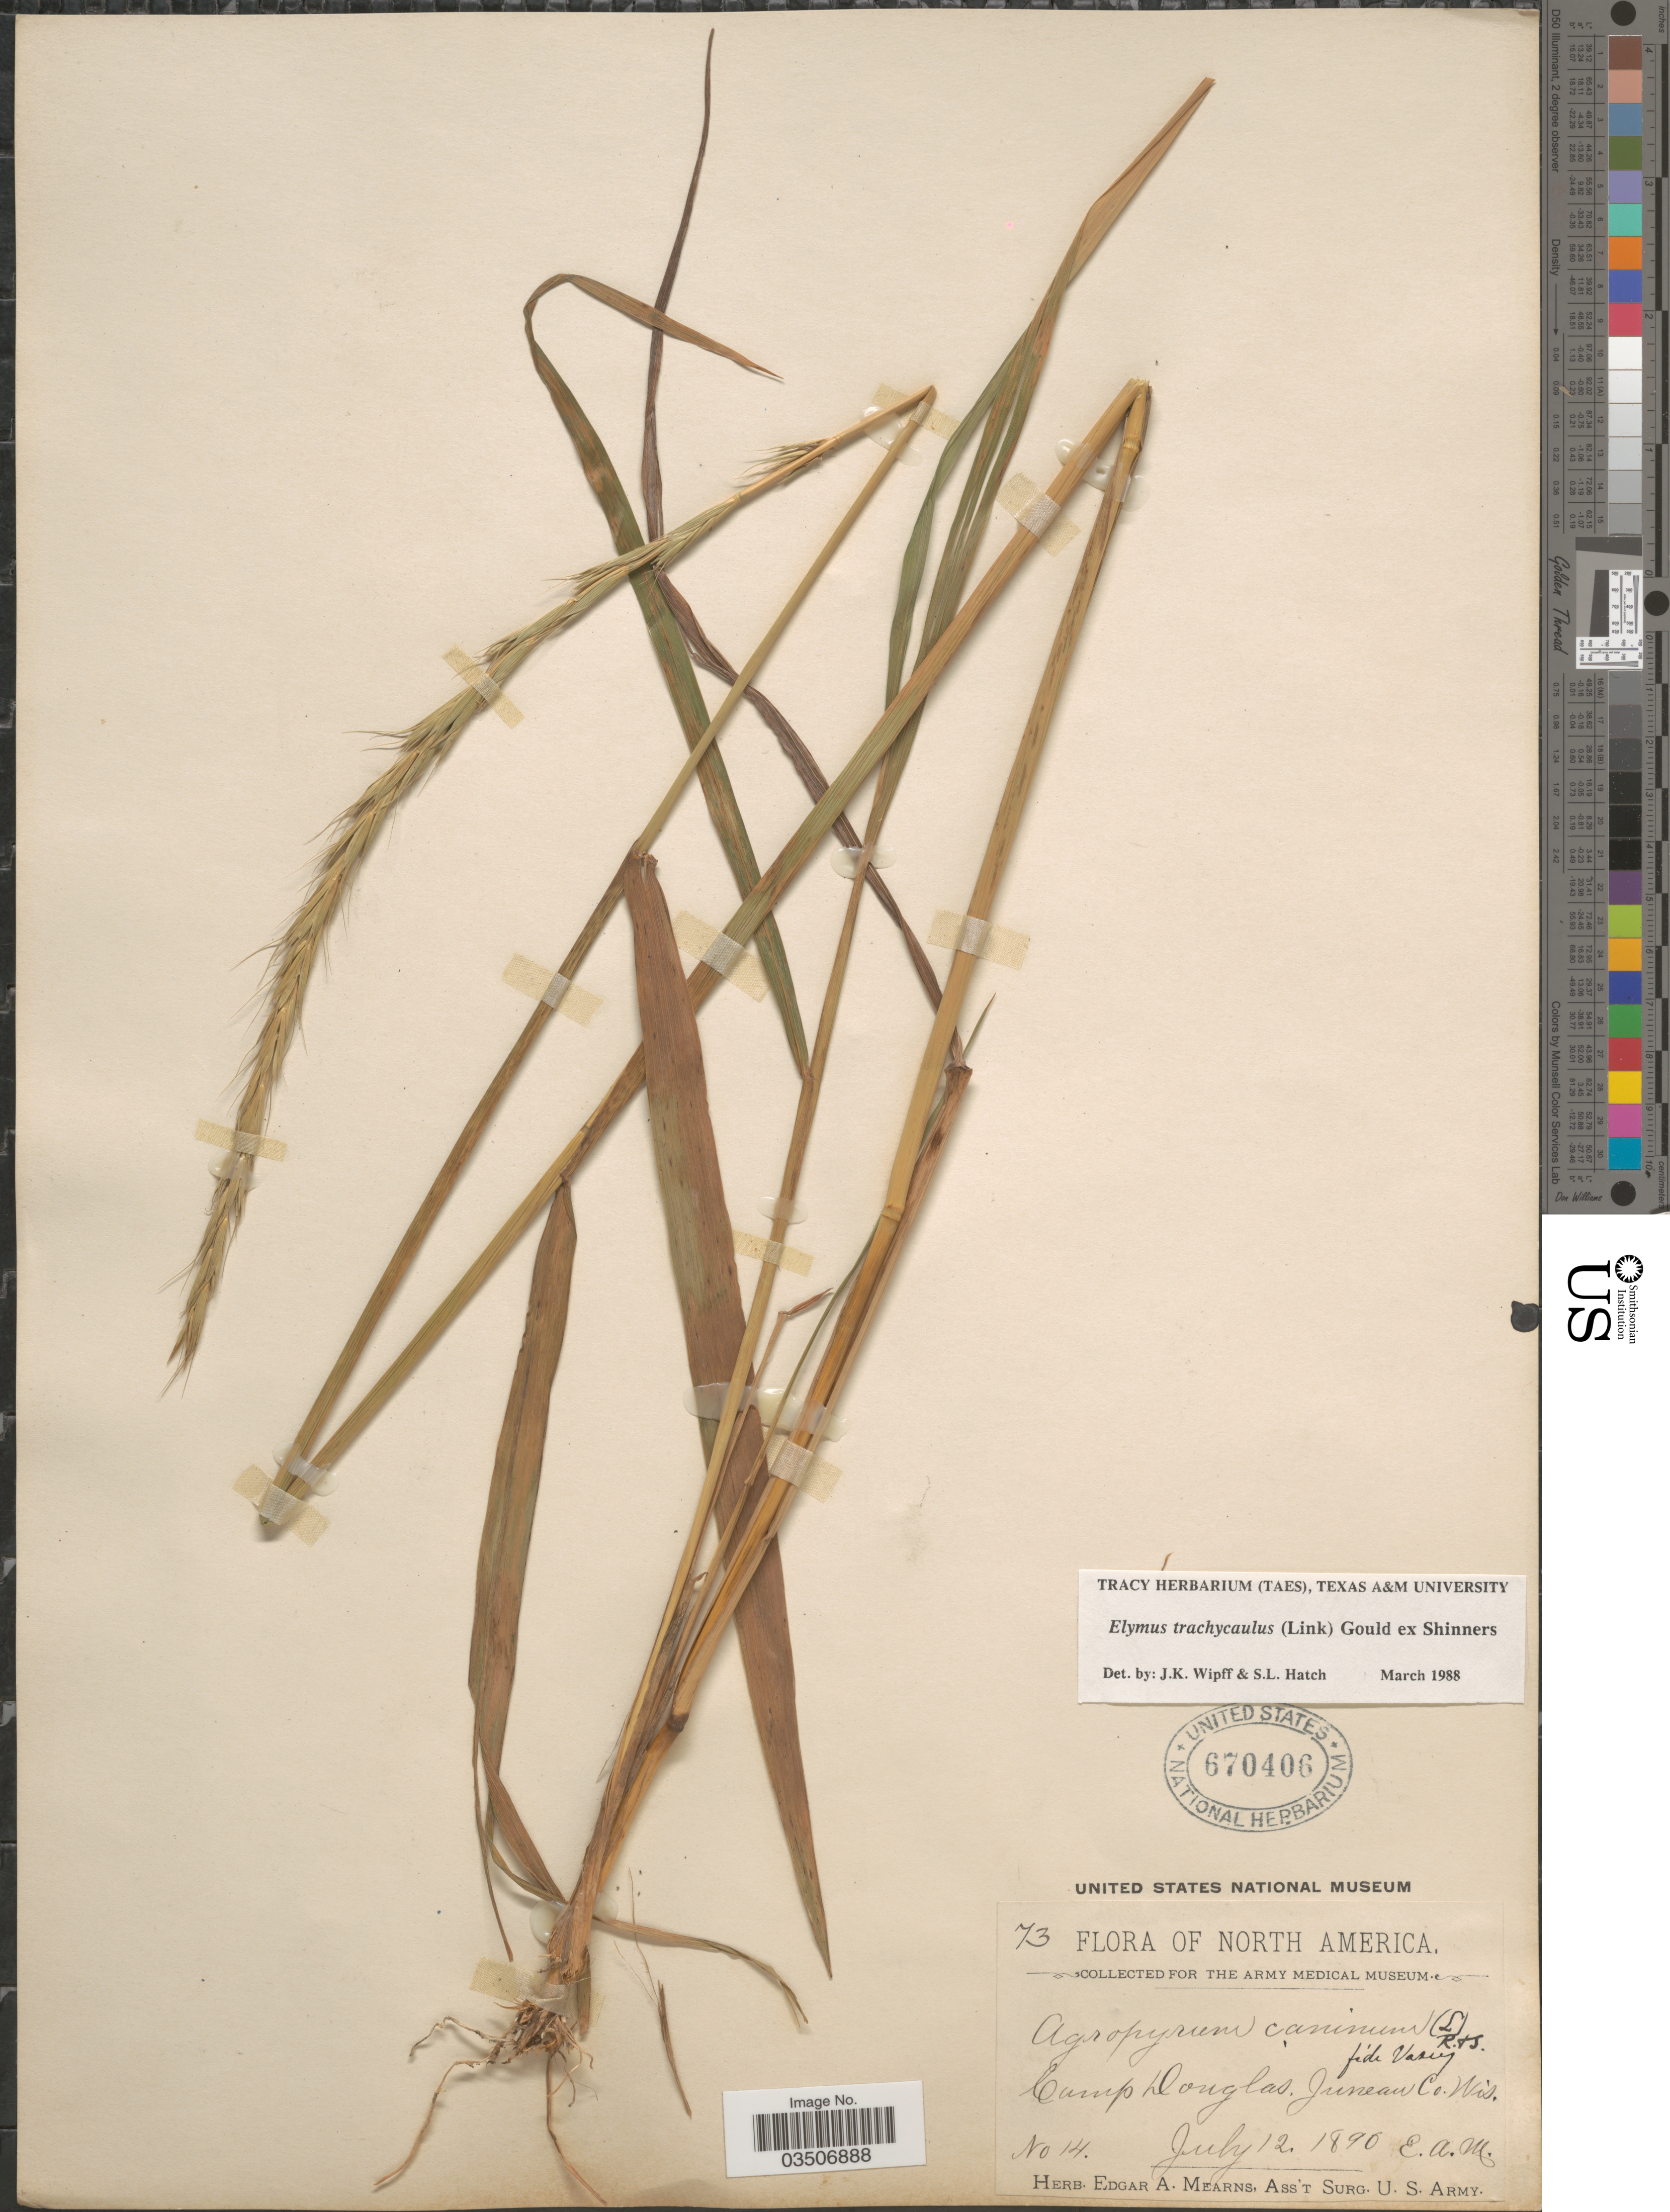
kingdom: Plantae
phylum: Tracheophyta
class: Liliopsida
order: Poales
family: Poaceae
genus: Elymus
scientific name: Elymus trachycaulus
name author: (Link) Gould ex Shinners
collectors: E. A. Mearns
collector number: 14/73?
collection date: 1890-07-12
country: United States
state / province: Wisconsin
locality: Camp Douglas. Juneau Co.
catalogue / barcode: US 670406